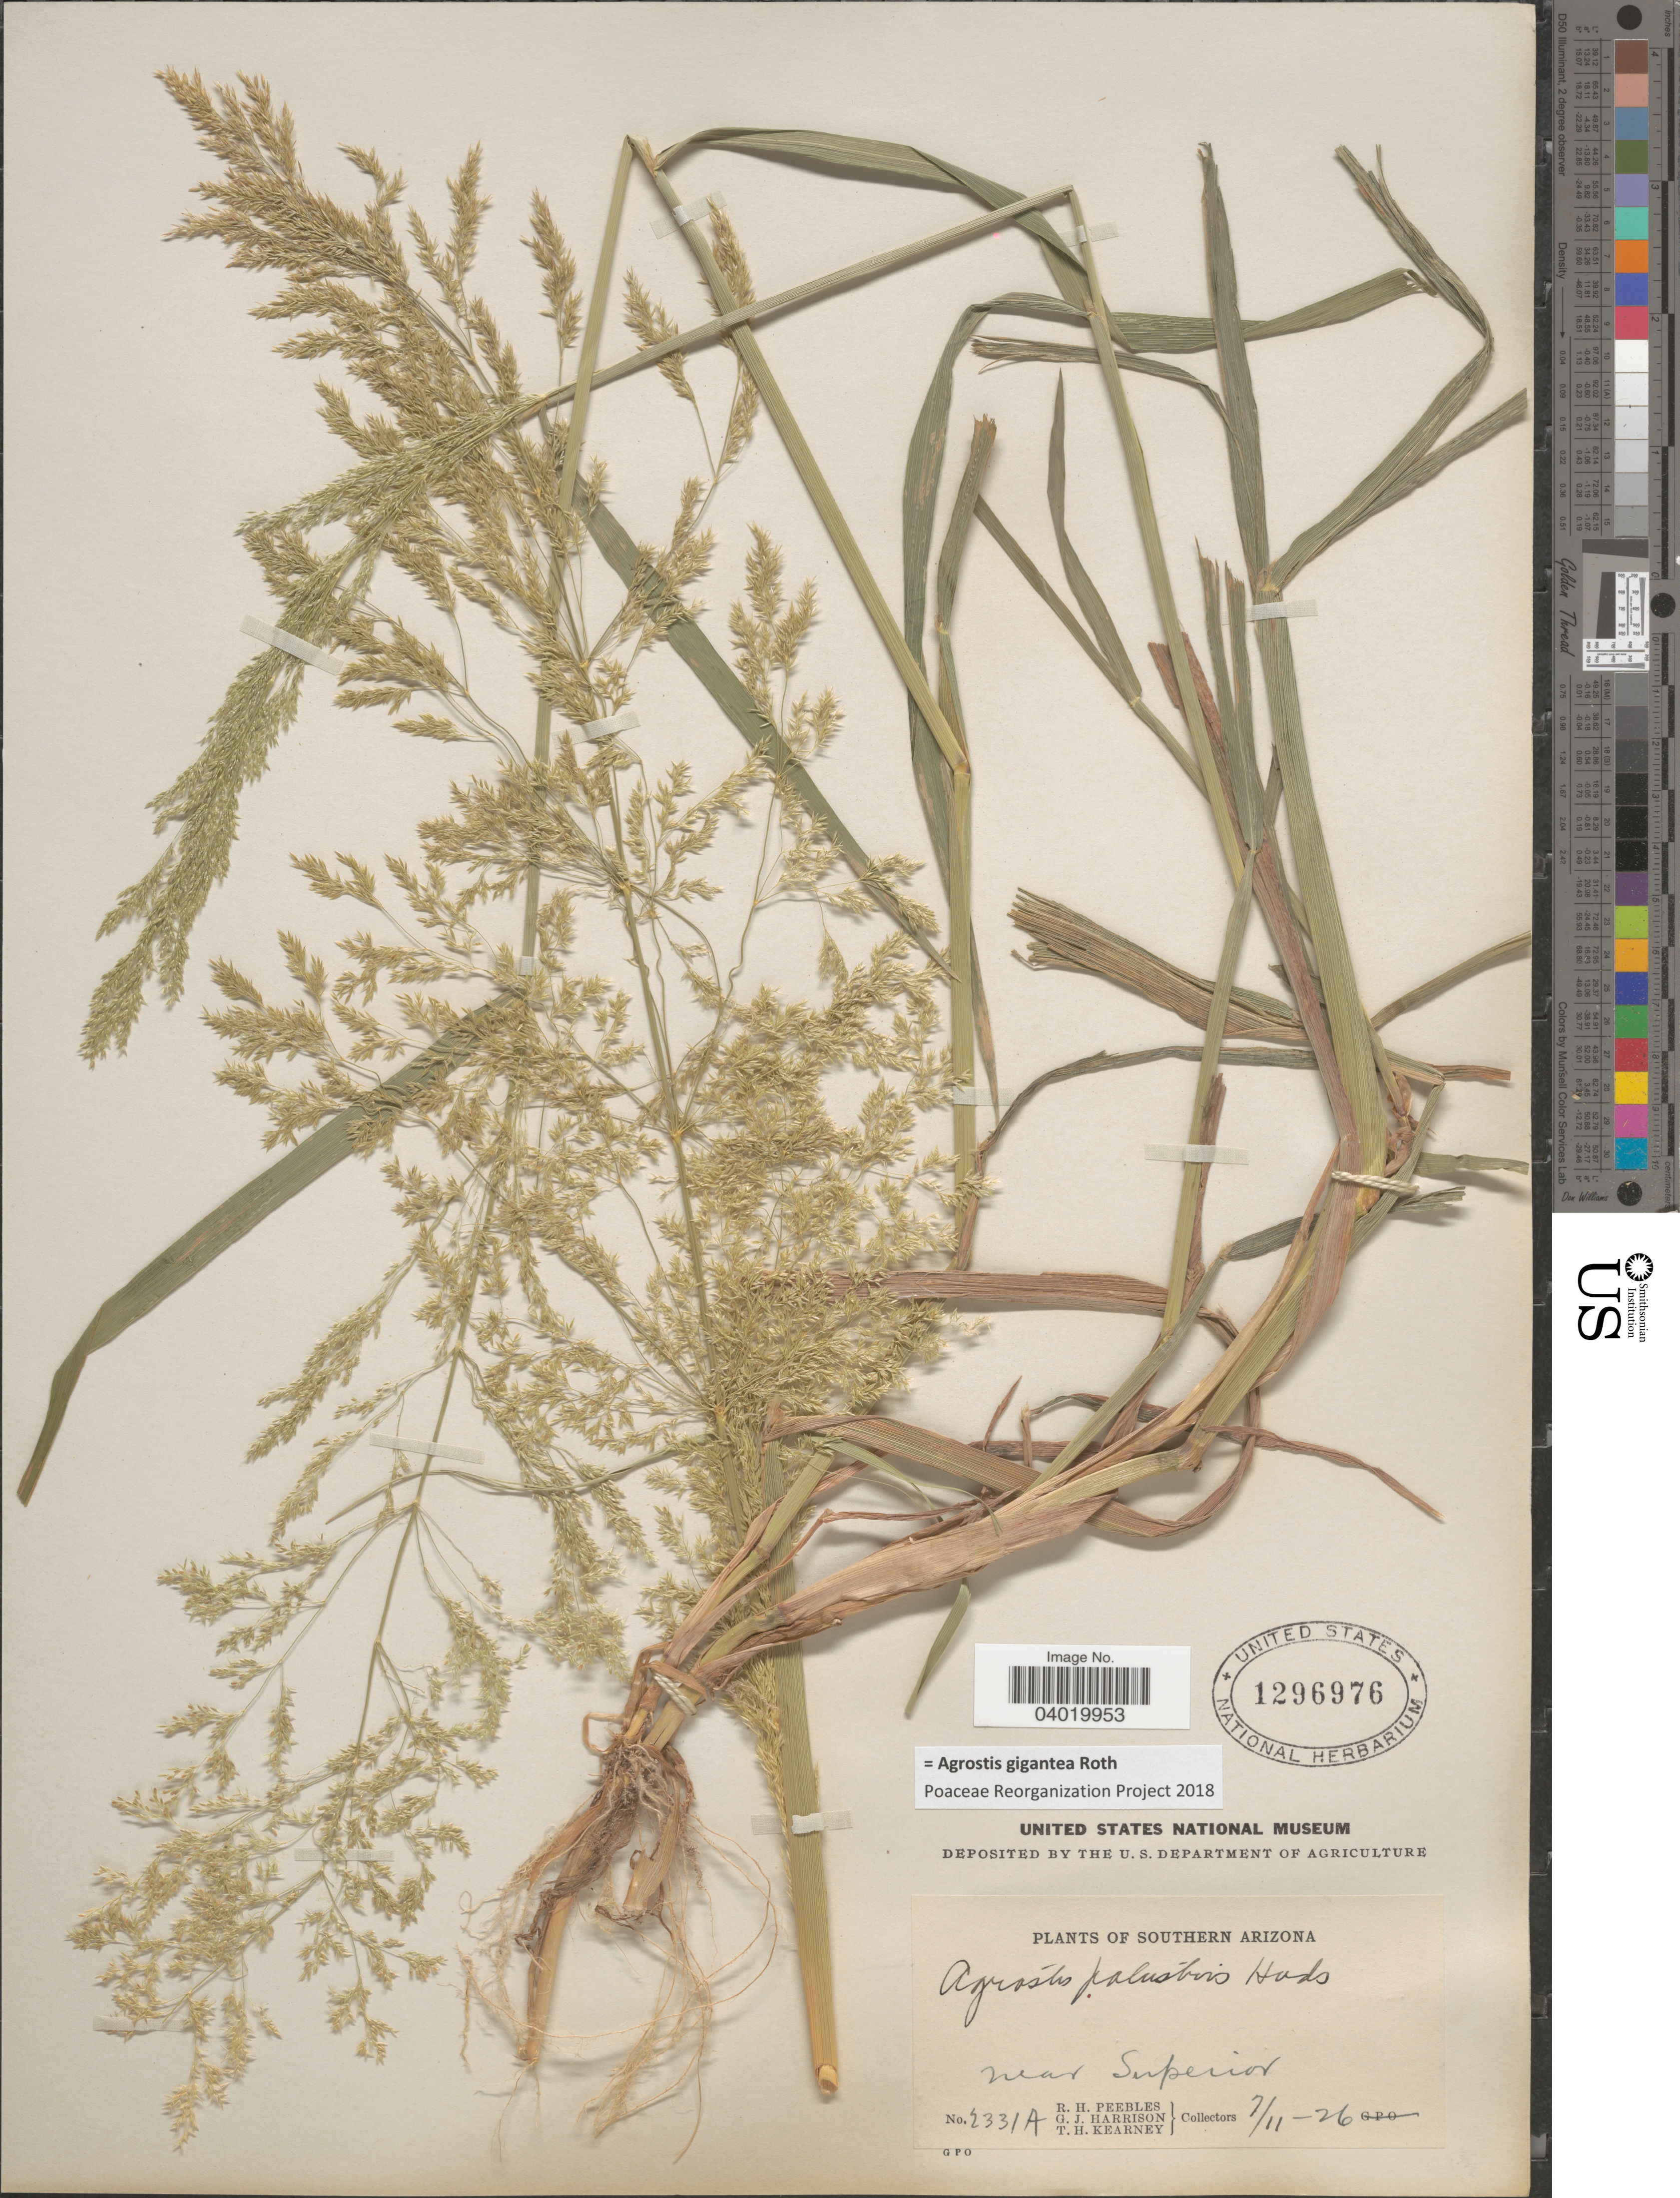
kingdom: Plantae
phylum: Tracheophyta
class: Liliopsida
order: Poales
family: Poaceae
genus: Agrostis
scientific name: Agrostis gigantea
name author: Roth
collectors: R. H. Peebles, G. J. Harrison & T. H. Kearney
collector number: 2331A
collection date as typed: Transcribed d/m/y: 11/7/26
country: United States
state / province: Arizona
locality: Southern Arizona. Near Superior.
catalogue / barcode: US 1296976